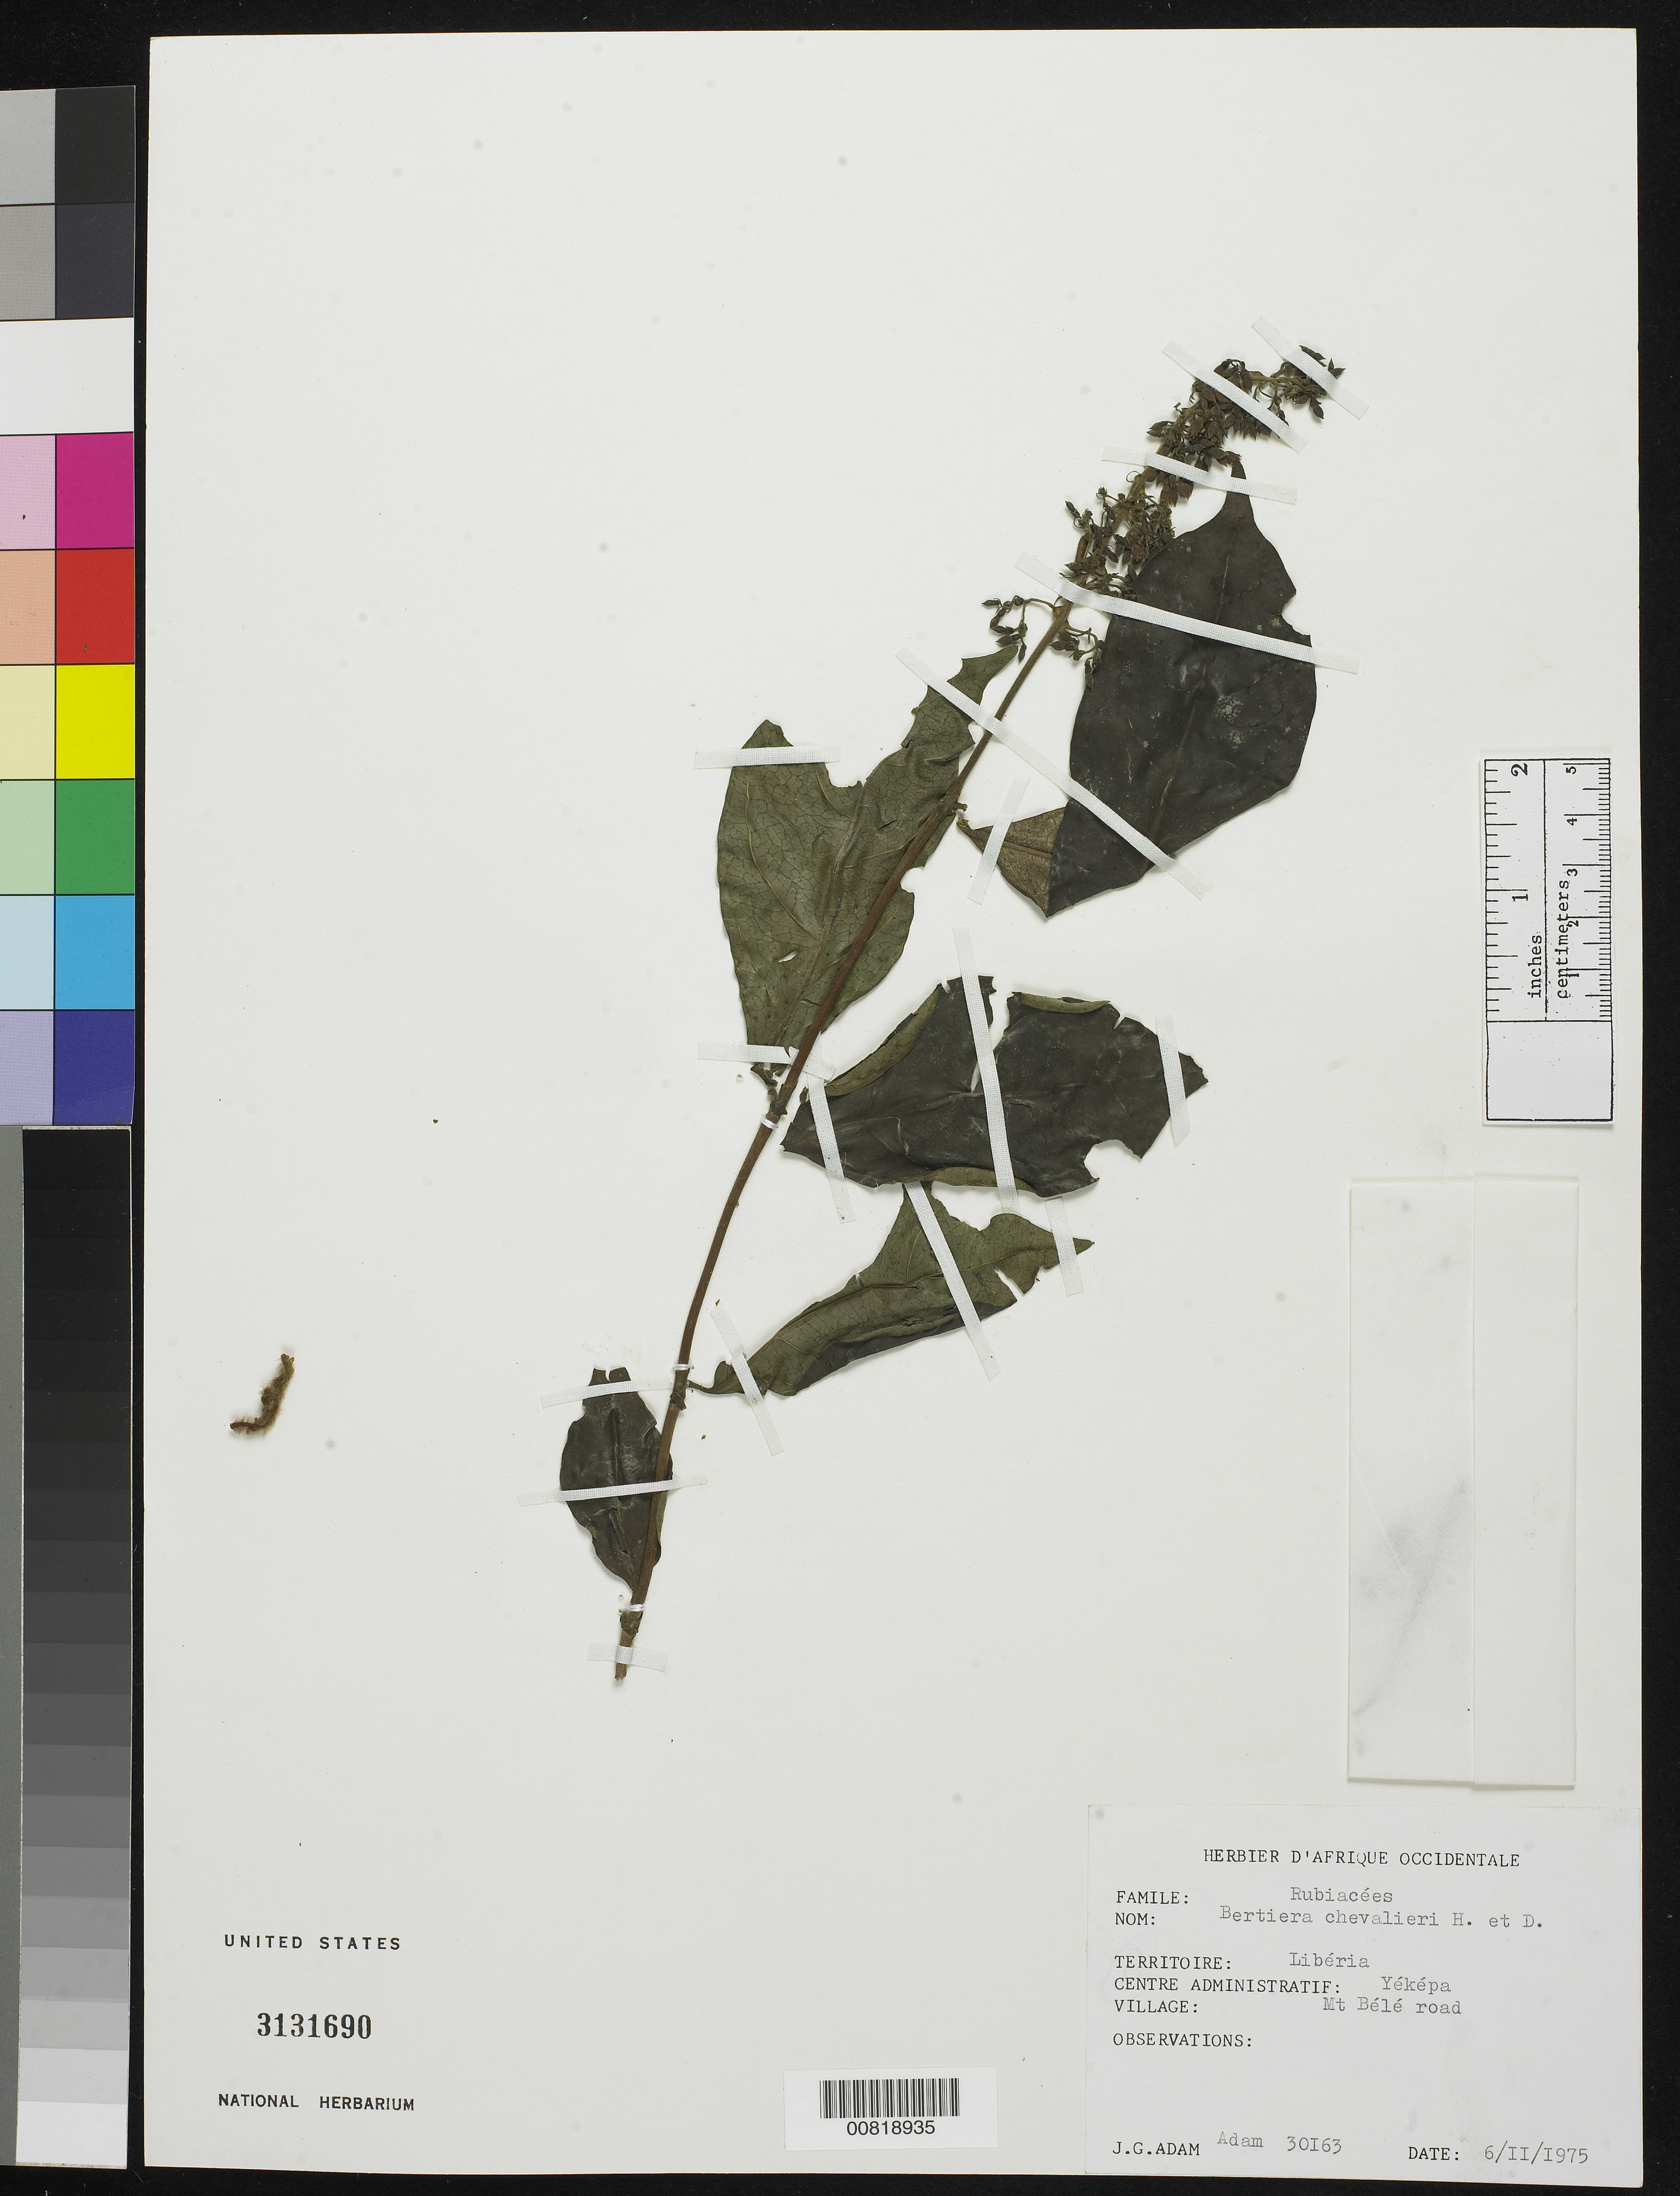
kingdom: Plantae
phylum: Tracheophyta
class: Magnoliopsida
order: Gentianales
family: Rubiaceae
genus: Bertiera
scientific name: Bertiera chevalieri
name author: Hutch. & Dalziel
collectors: J. Adam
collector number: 30163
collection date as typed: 6 Nov 1975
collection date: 1975-11-06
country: Liberia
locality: Yéképa, et Bélé road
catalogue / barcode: US 3131690